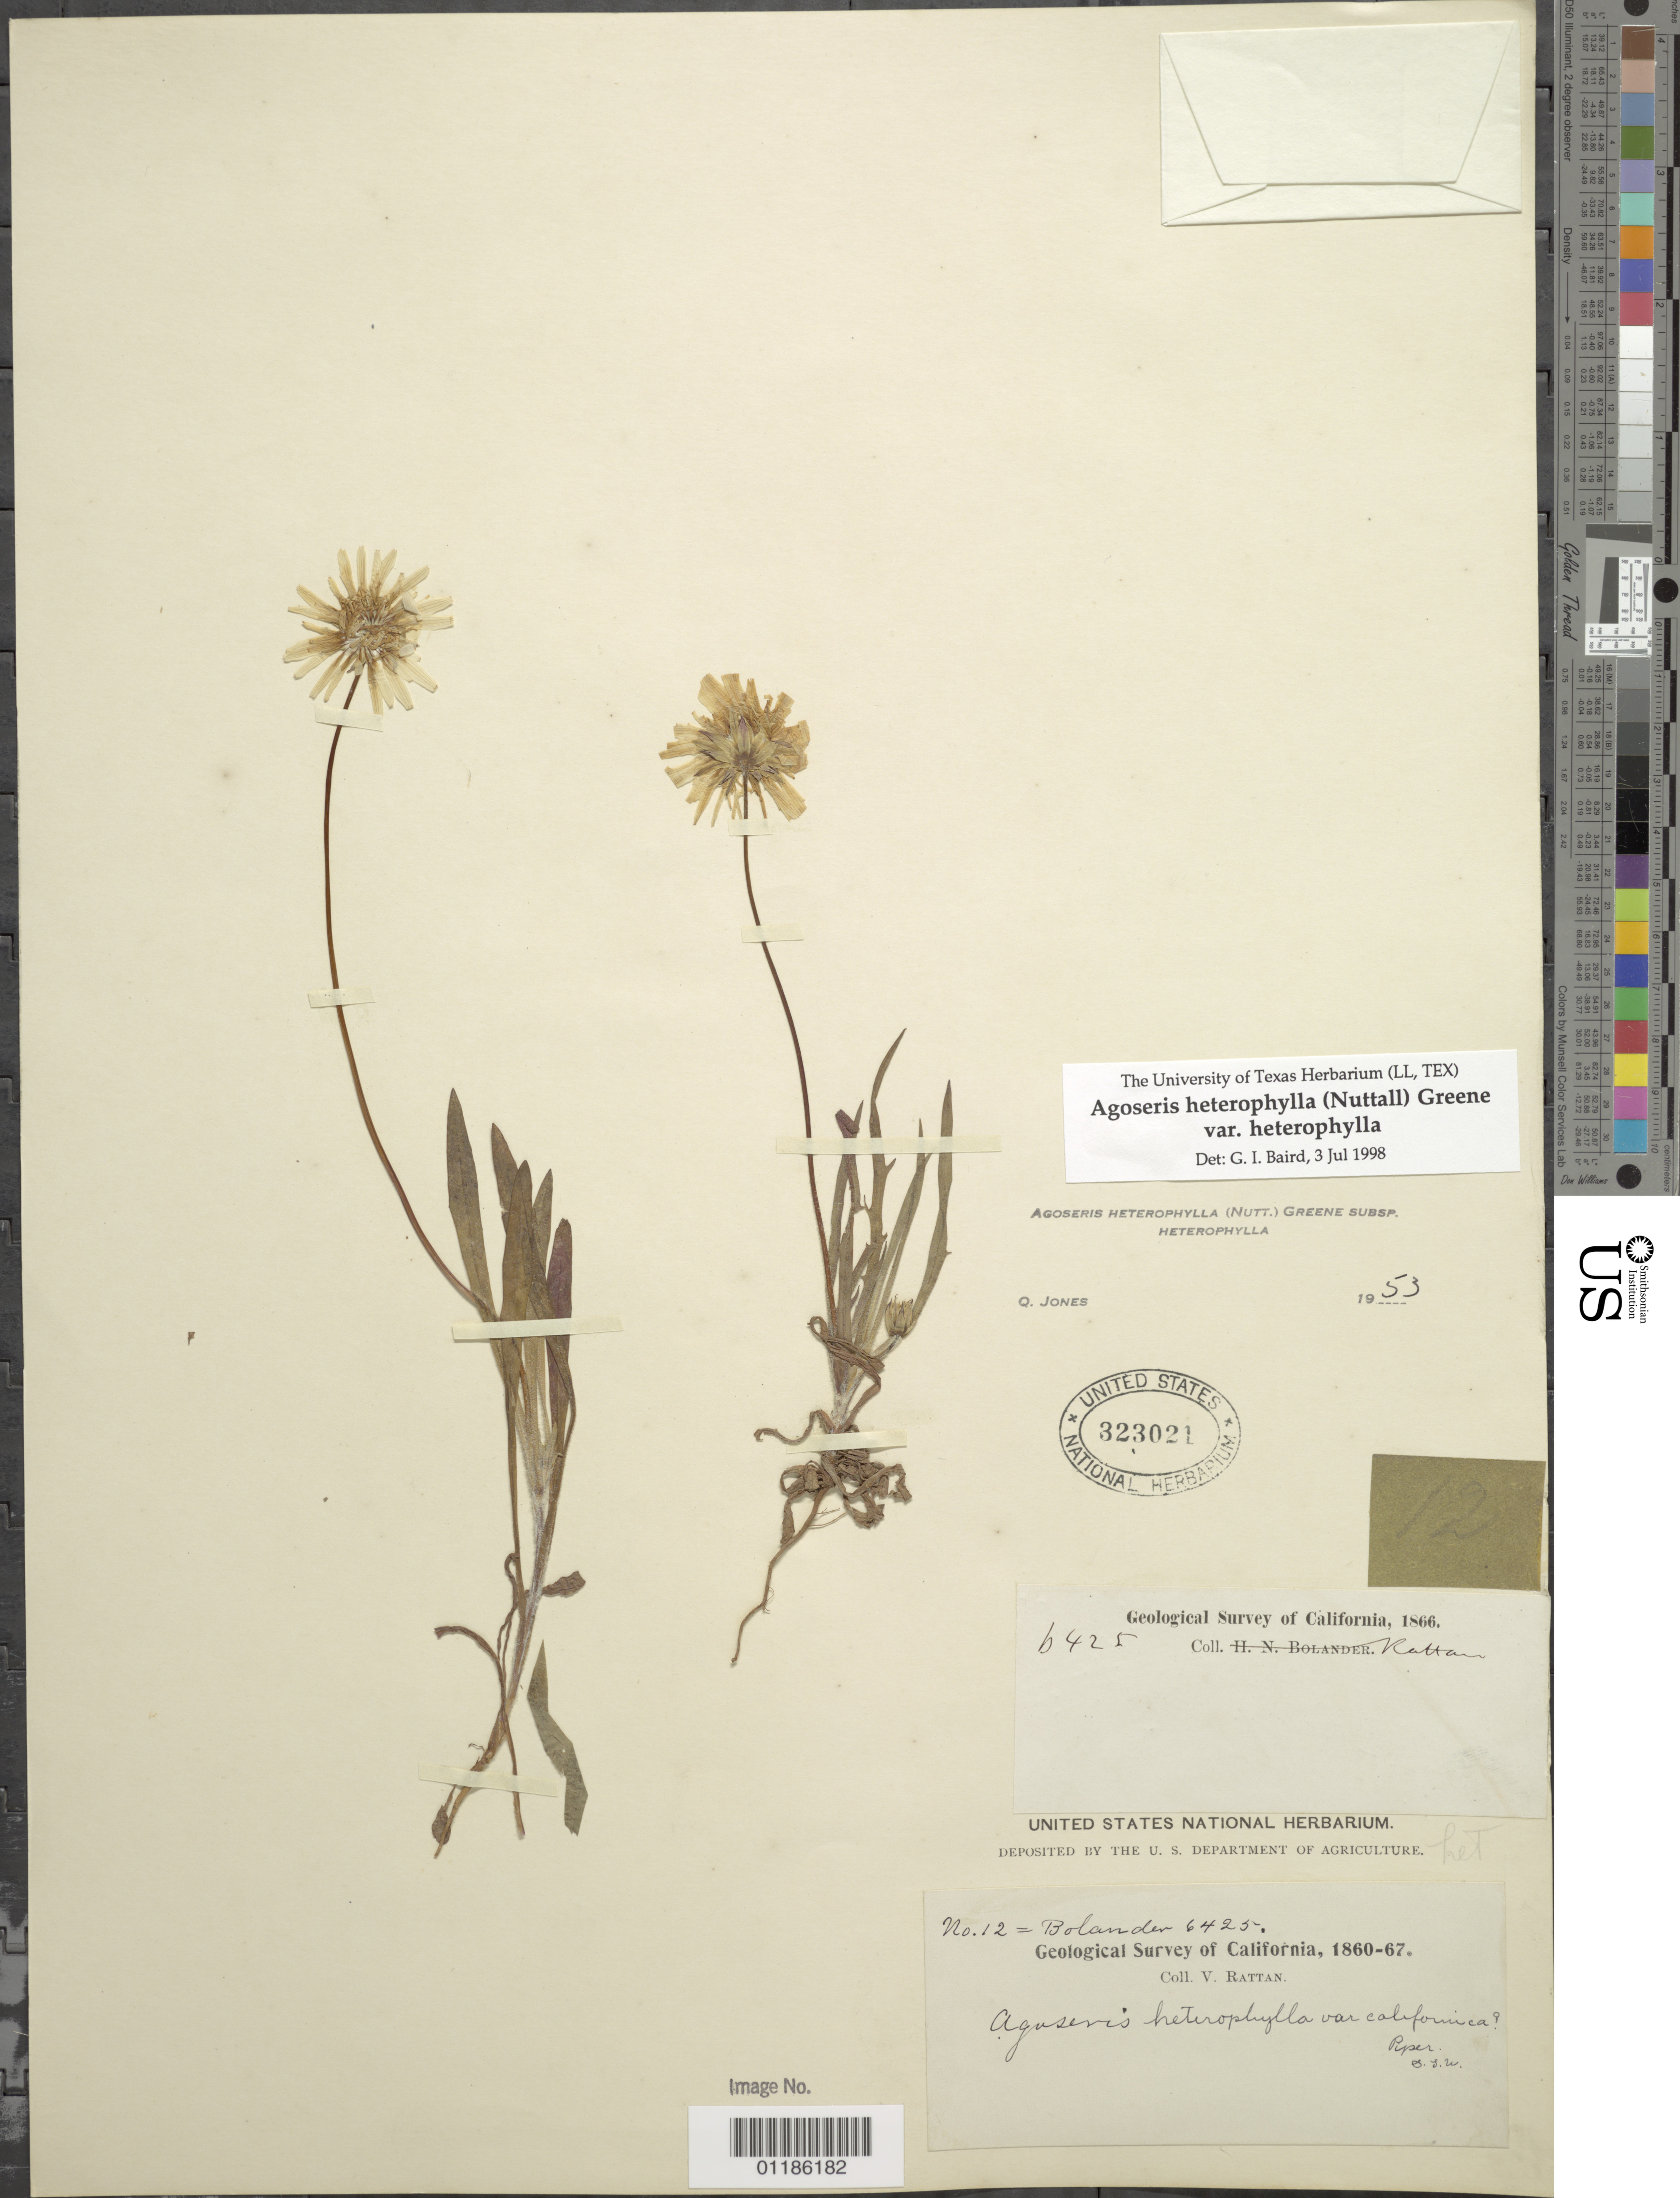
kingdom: Plantae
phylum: Tracheophyta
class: Magnoliopsida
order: Asterales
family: Asteraceae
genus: Agoseris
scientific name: Agoseris heterophylla subsp. heterophylla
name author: (Nutt.) Greene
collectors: V. Rattan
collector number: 12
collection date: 1860/1867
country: United States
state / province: California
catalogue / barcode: US 323021